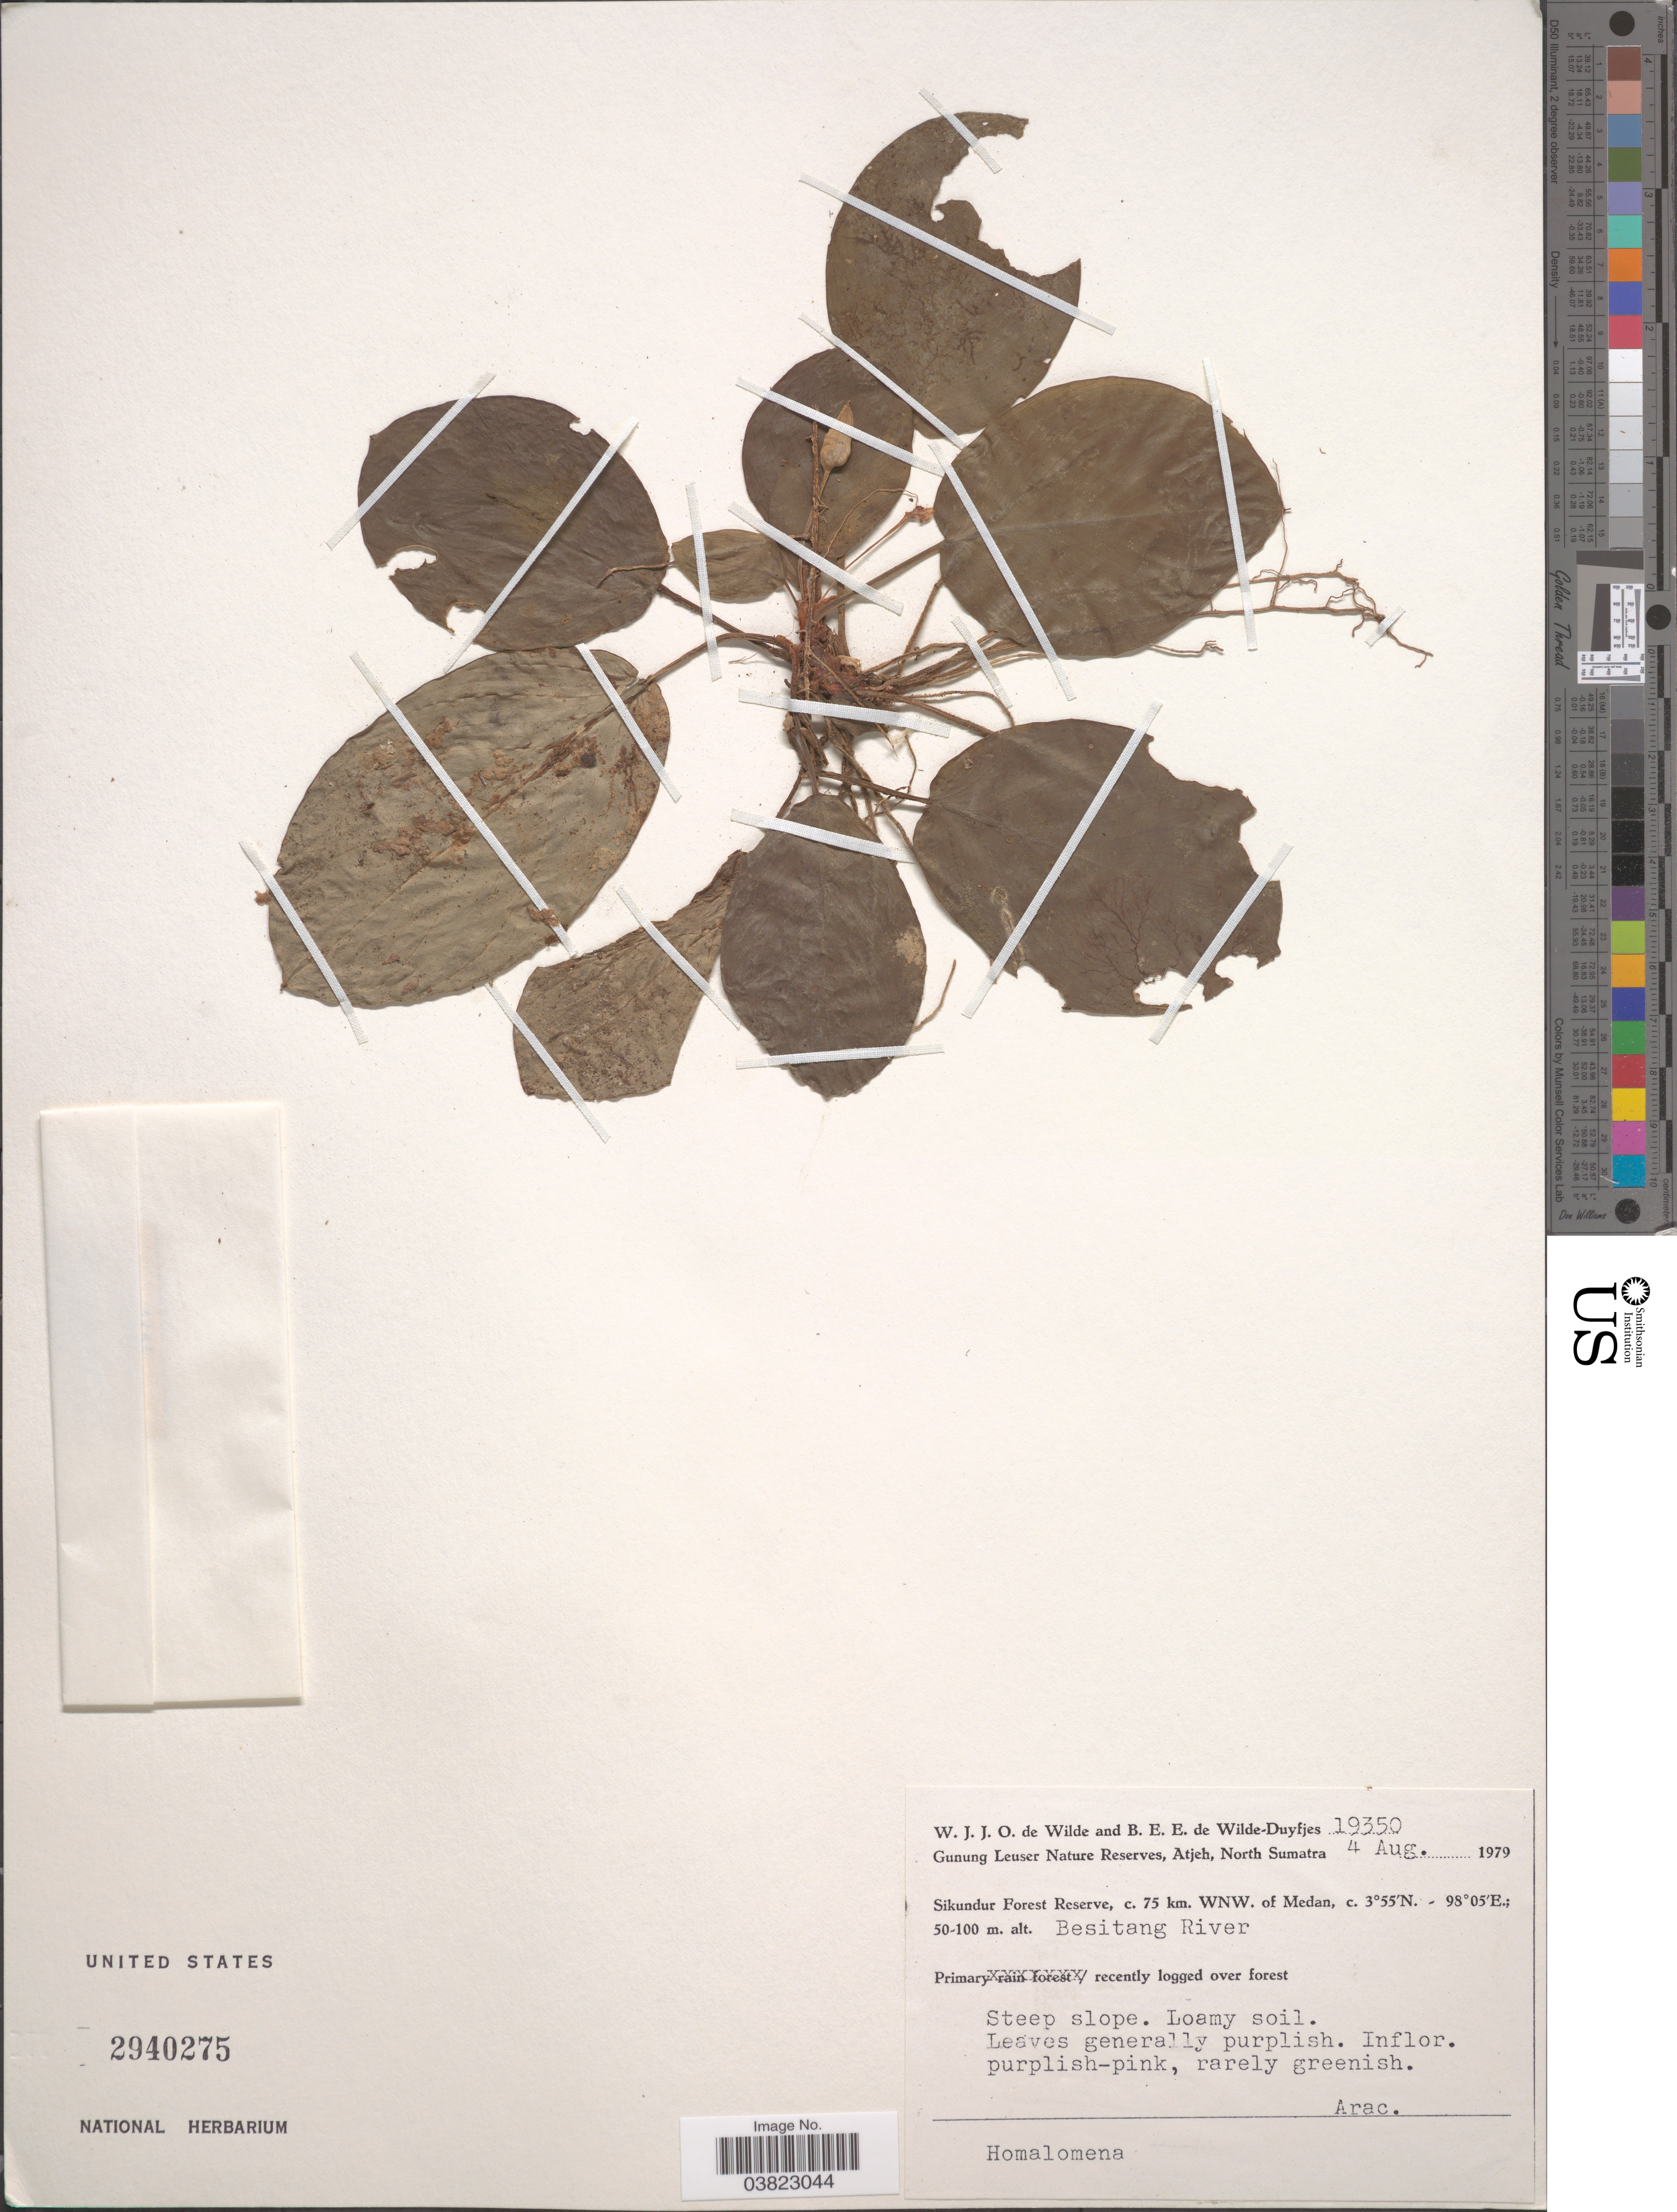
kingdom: Plantae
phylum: Tracheophyta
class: Liliopsida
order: Alismatales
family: Araceae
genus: Homalomena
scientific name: Homalomena sp.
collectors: W. J. de Wilde & B. E. de Wilde-Duyfjes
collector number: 19350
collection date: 1979-08-04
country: Indonesia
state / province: Sumatra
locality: Gunung Leuser National Reserve, Atjeh, North Sumatra. Sikundur Forest Reserve, c. 75 km. WNW. of Medan. Besitang River.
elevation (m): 50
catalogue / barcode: US 2940275